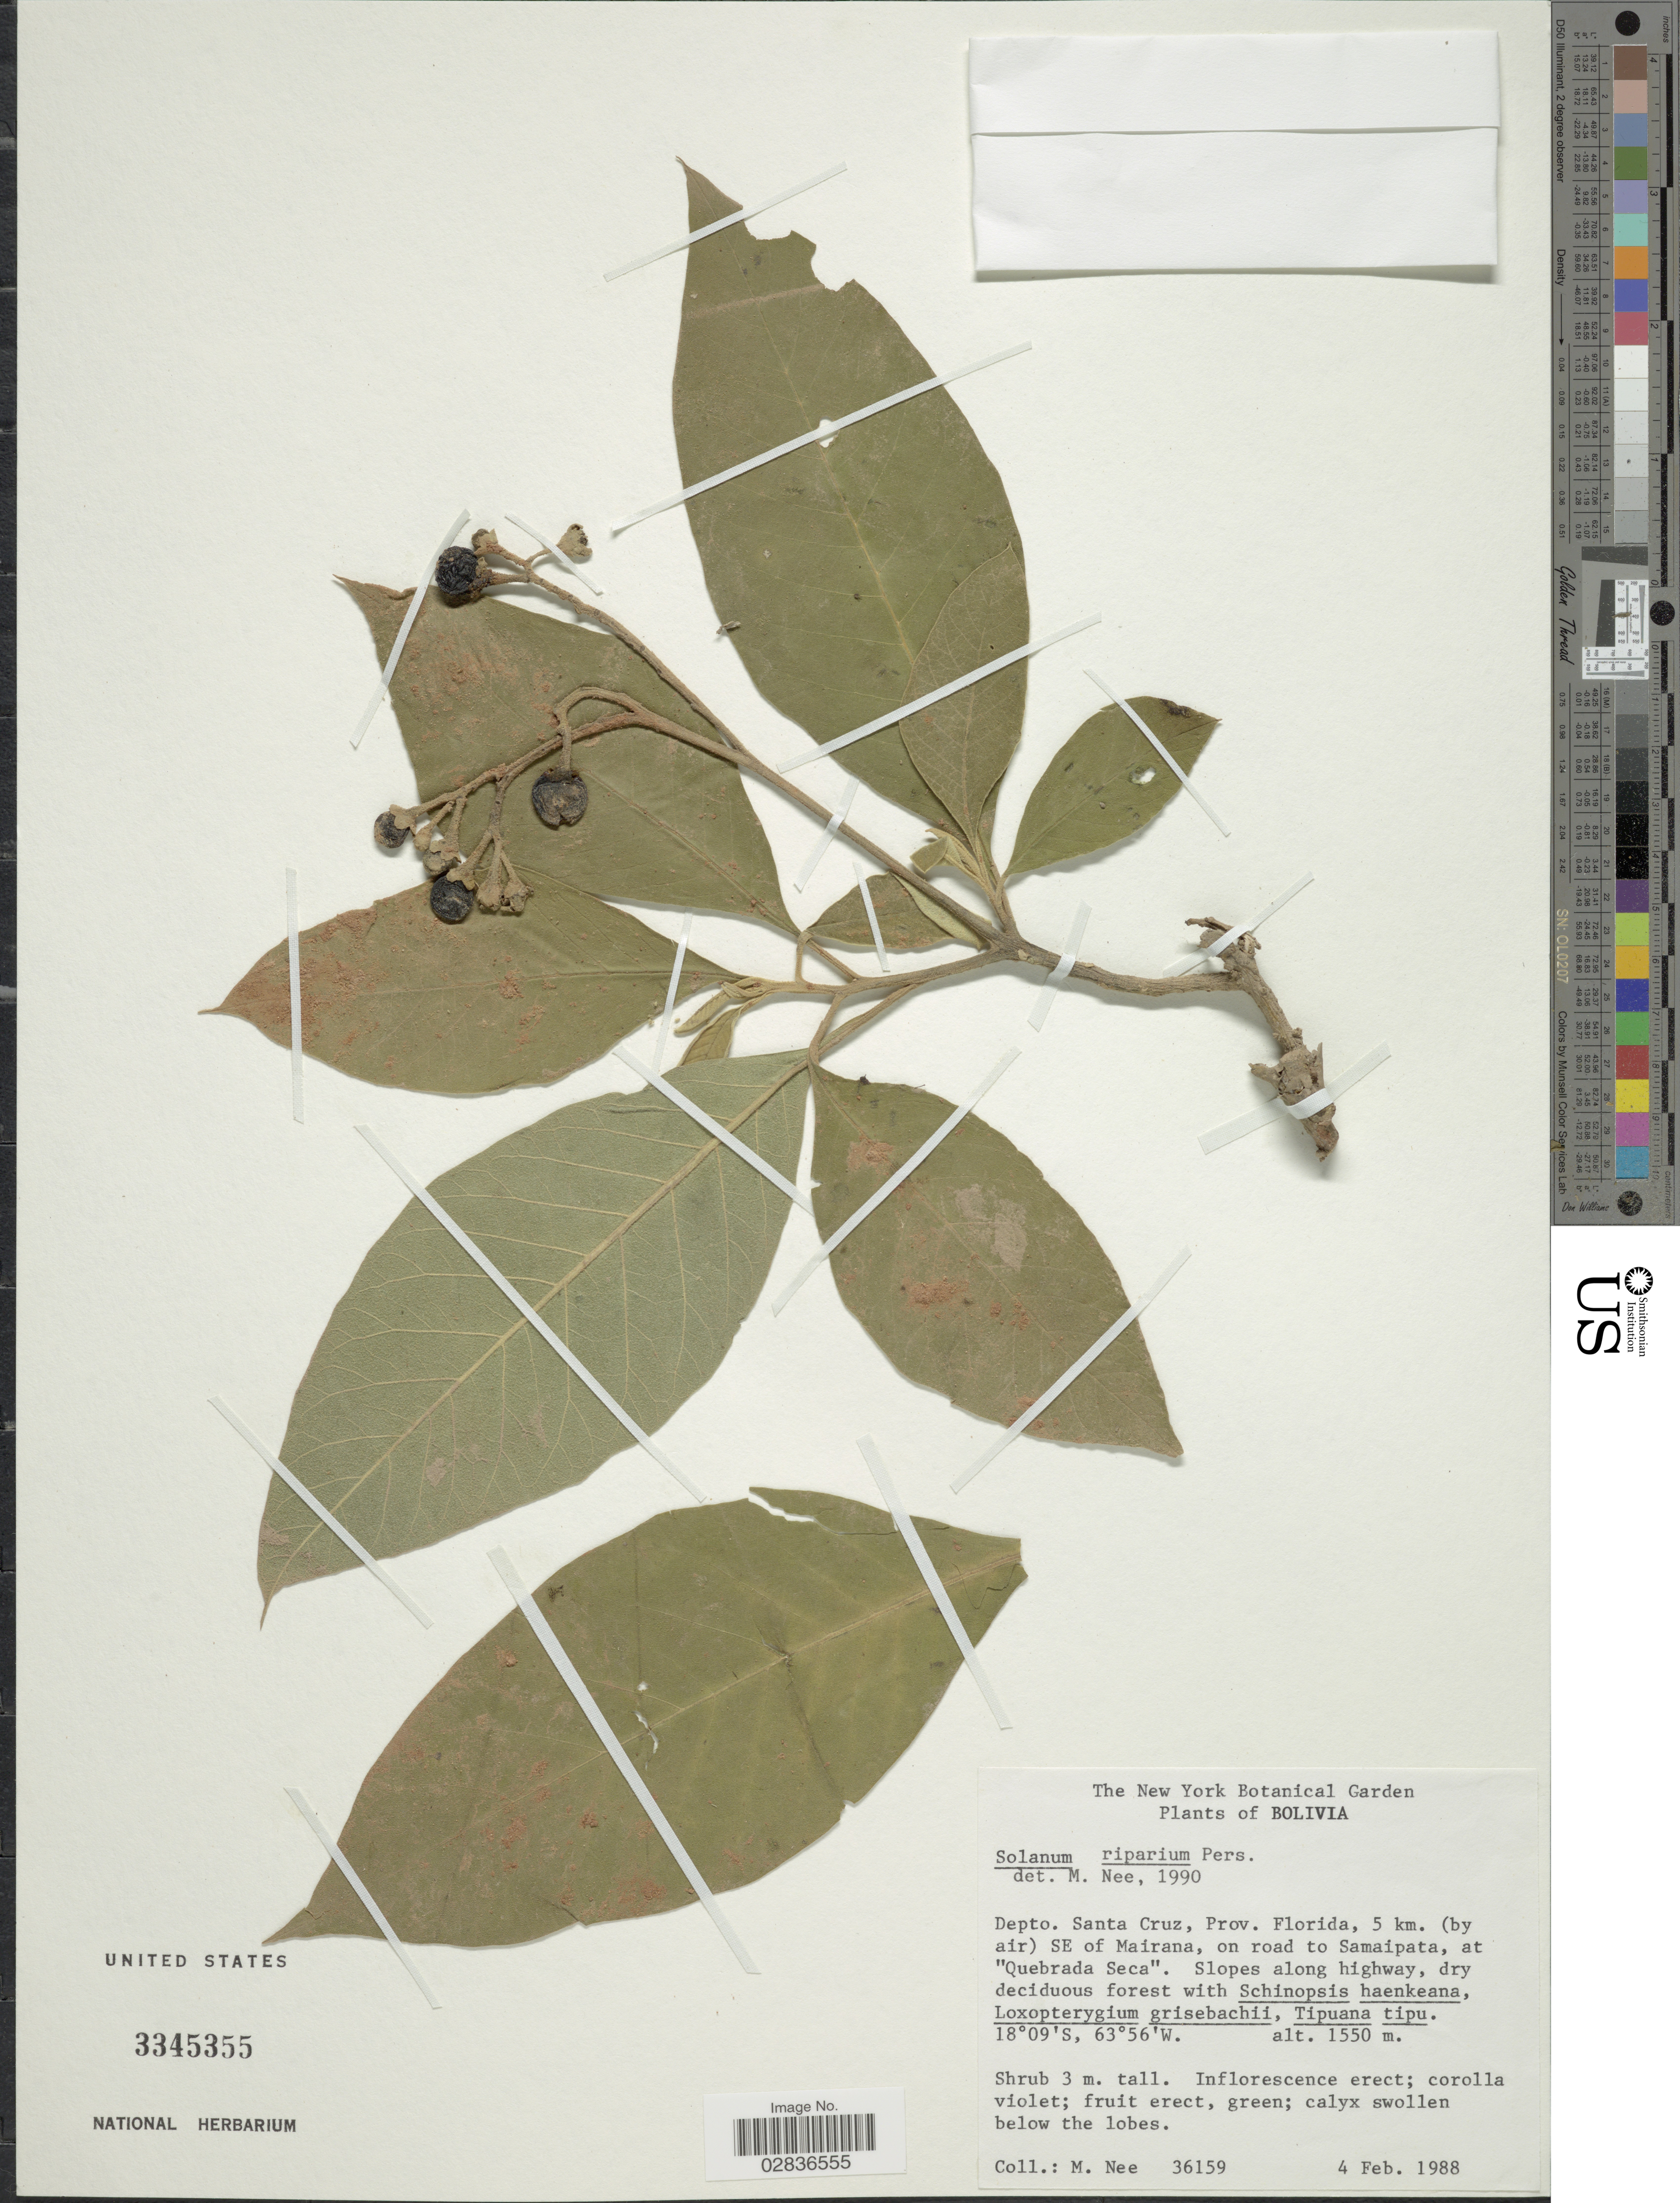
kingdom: Plantae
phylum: Tracheophyta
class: Magnoliopsida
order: Solanales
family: Solanaceae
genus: Solanum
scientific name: Solanum riparium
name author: Pers.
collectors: M. Nee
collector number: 36159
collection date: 1988-02-04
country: Bolivia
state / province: Santa Cruz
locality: Depto. Santa Cruz, Prov. Florida, 5 km. (by air) SE of Mairana, on road to Samaipata, at "Quebrada Seca". Slopes along highway.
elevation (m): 1550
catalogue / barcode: US 3345355